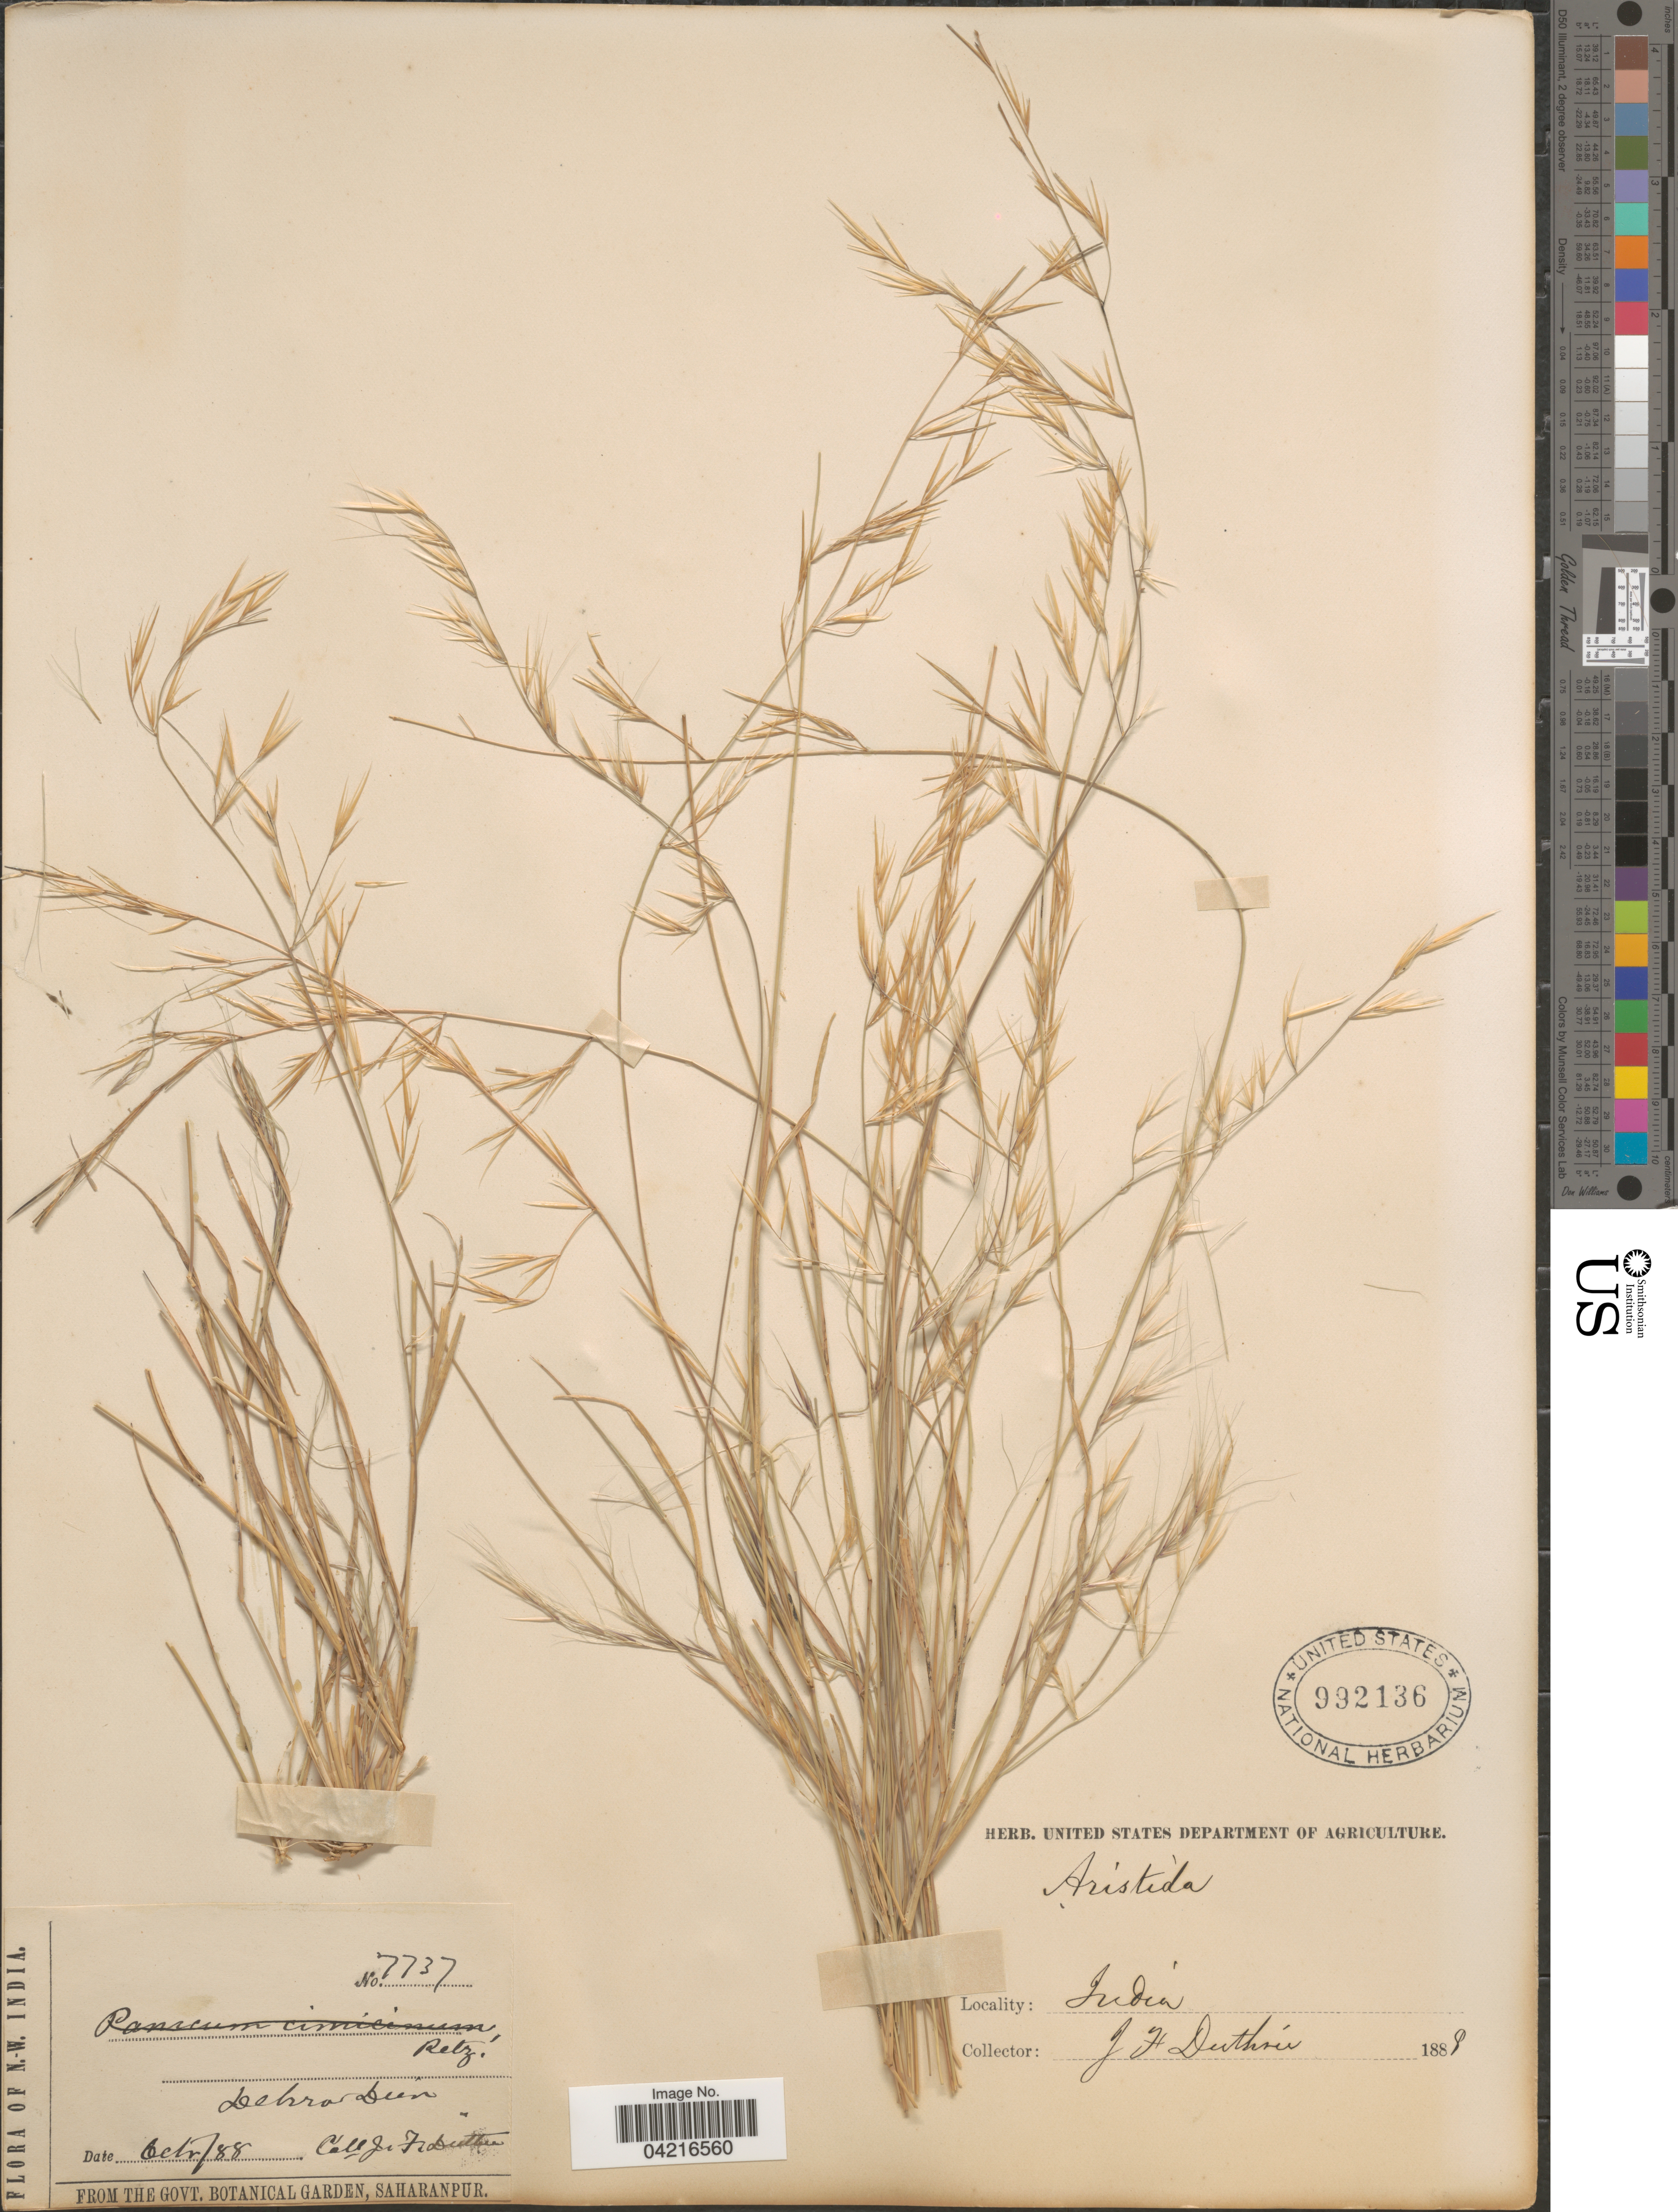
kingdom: Plantae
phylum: Tracheophyta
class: Liliopsida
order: Poales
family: Poaceae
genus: Aristida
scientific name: Aristida sp.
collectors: J. F. Duthie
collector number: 7737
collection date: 1889-10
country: India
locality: N.W. India. Dehra Dun. From The Govt, Botanical Garden, Saharanpur.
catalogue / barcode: US 992136